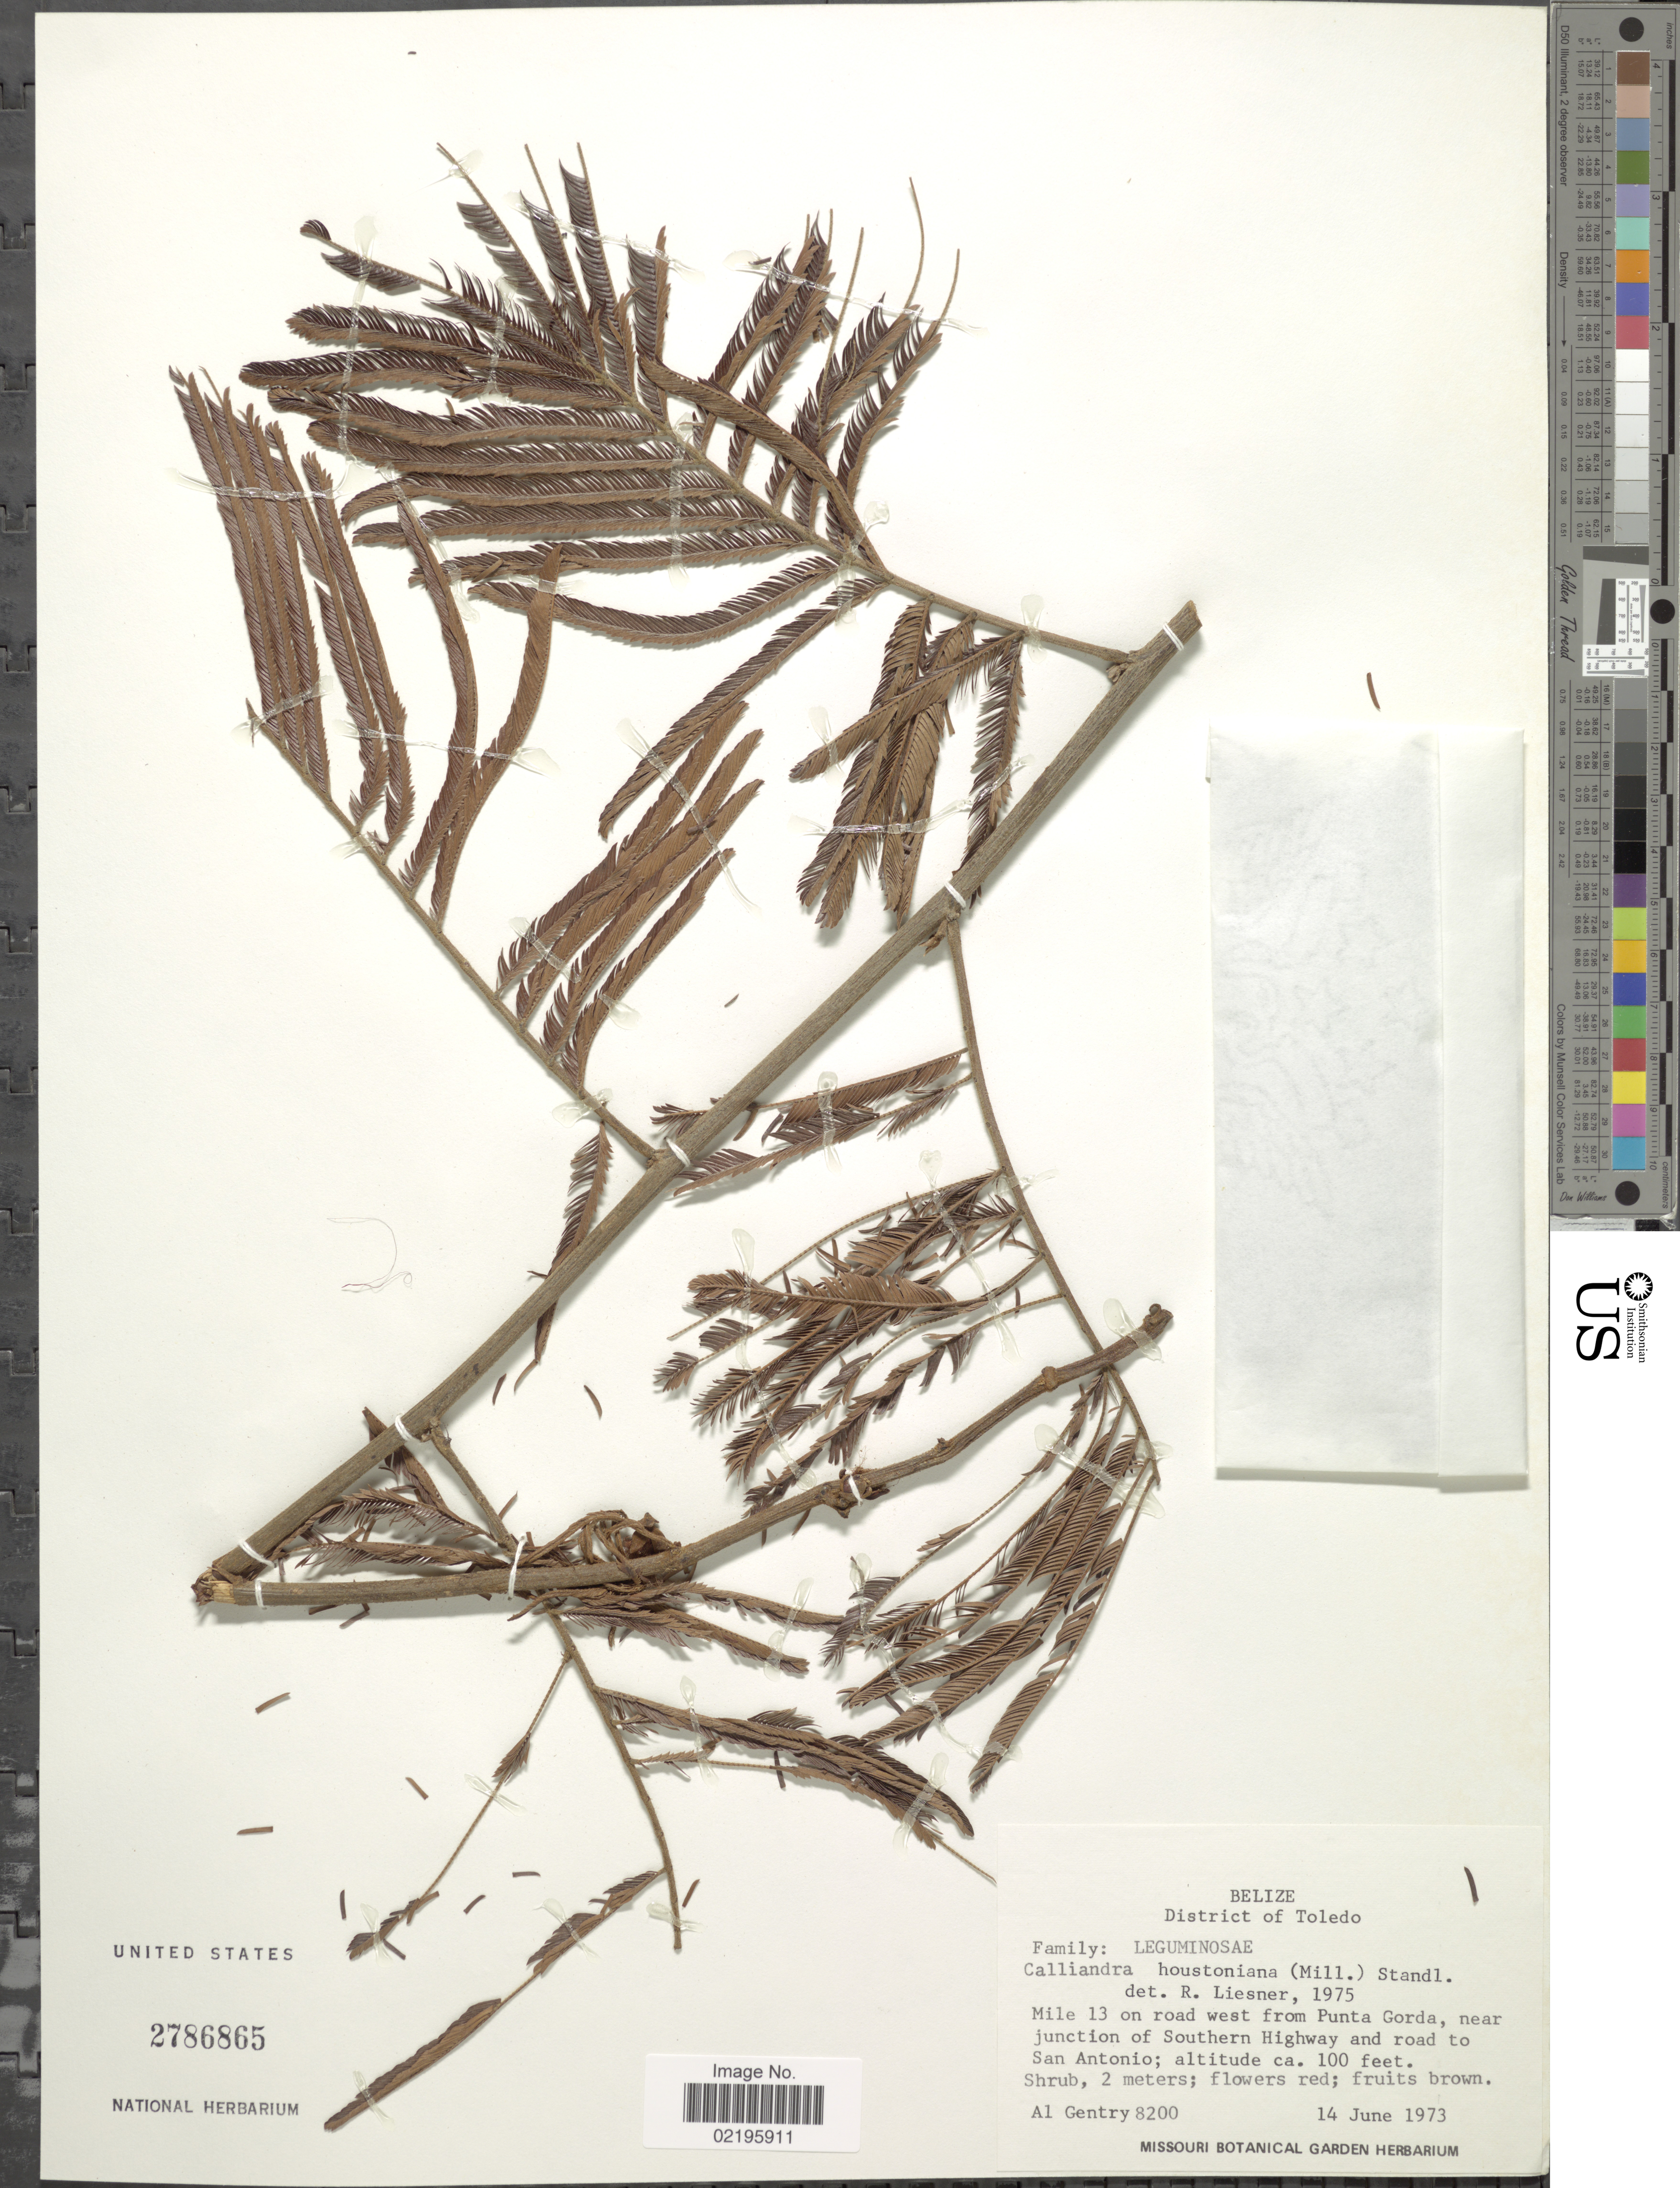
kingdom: Plantae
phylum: Tracheophyta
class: Magnoliopsida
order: Fabales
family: Fabaceae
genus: Calliandra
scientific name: Calliandra houstoniana var. anomala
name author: (Kunth) Barneby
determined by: Strong, Mark T., (BOT), Smithsonian Institution - National Museum of Natural History (UNITED STATES)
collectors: A. H. Gentry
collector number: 8200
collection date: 1973-06-14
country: Belize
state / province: Toledo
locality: District of Toledo, Mile 13 on road west from Punta Gorda, near junction of Southern Highway and road to San Antonio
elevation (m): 30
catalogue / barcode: US 2786865